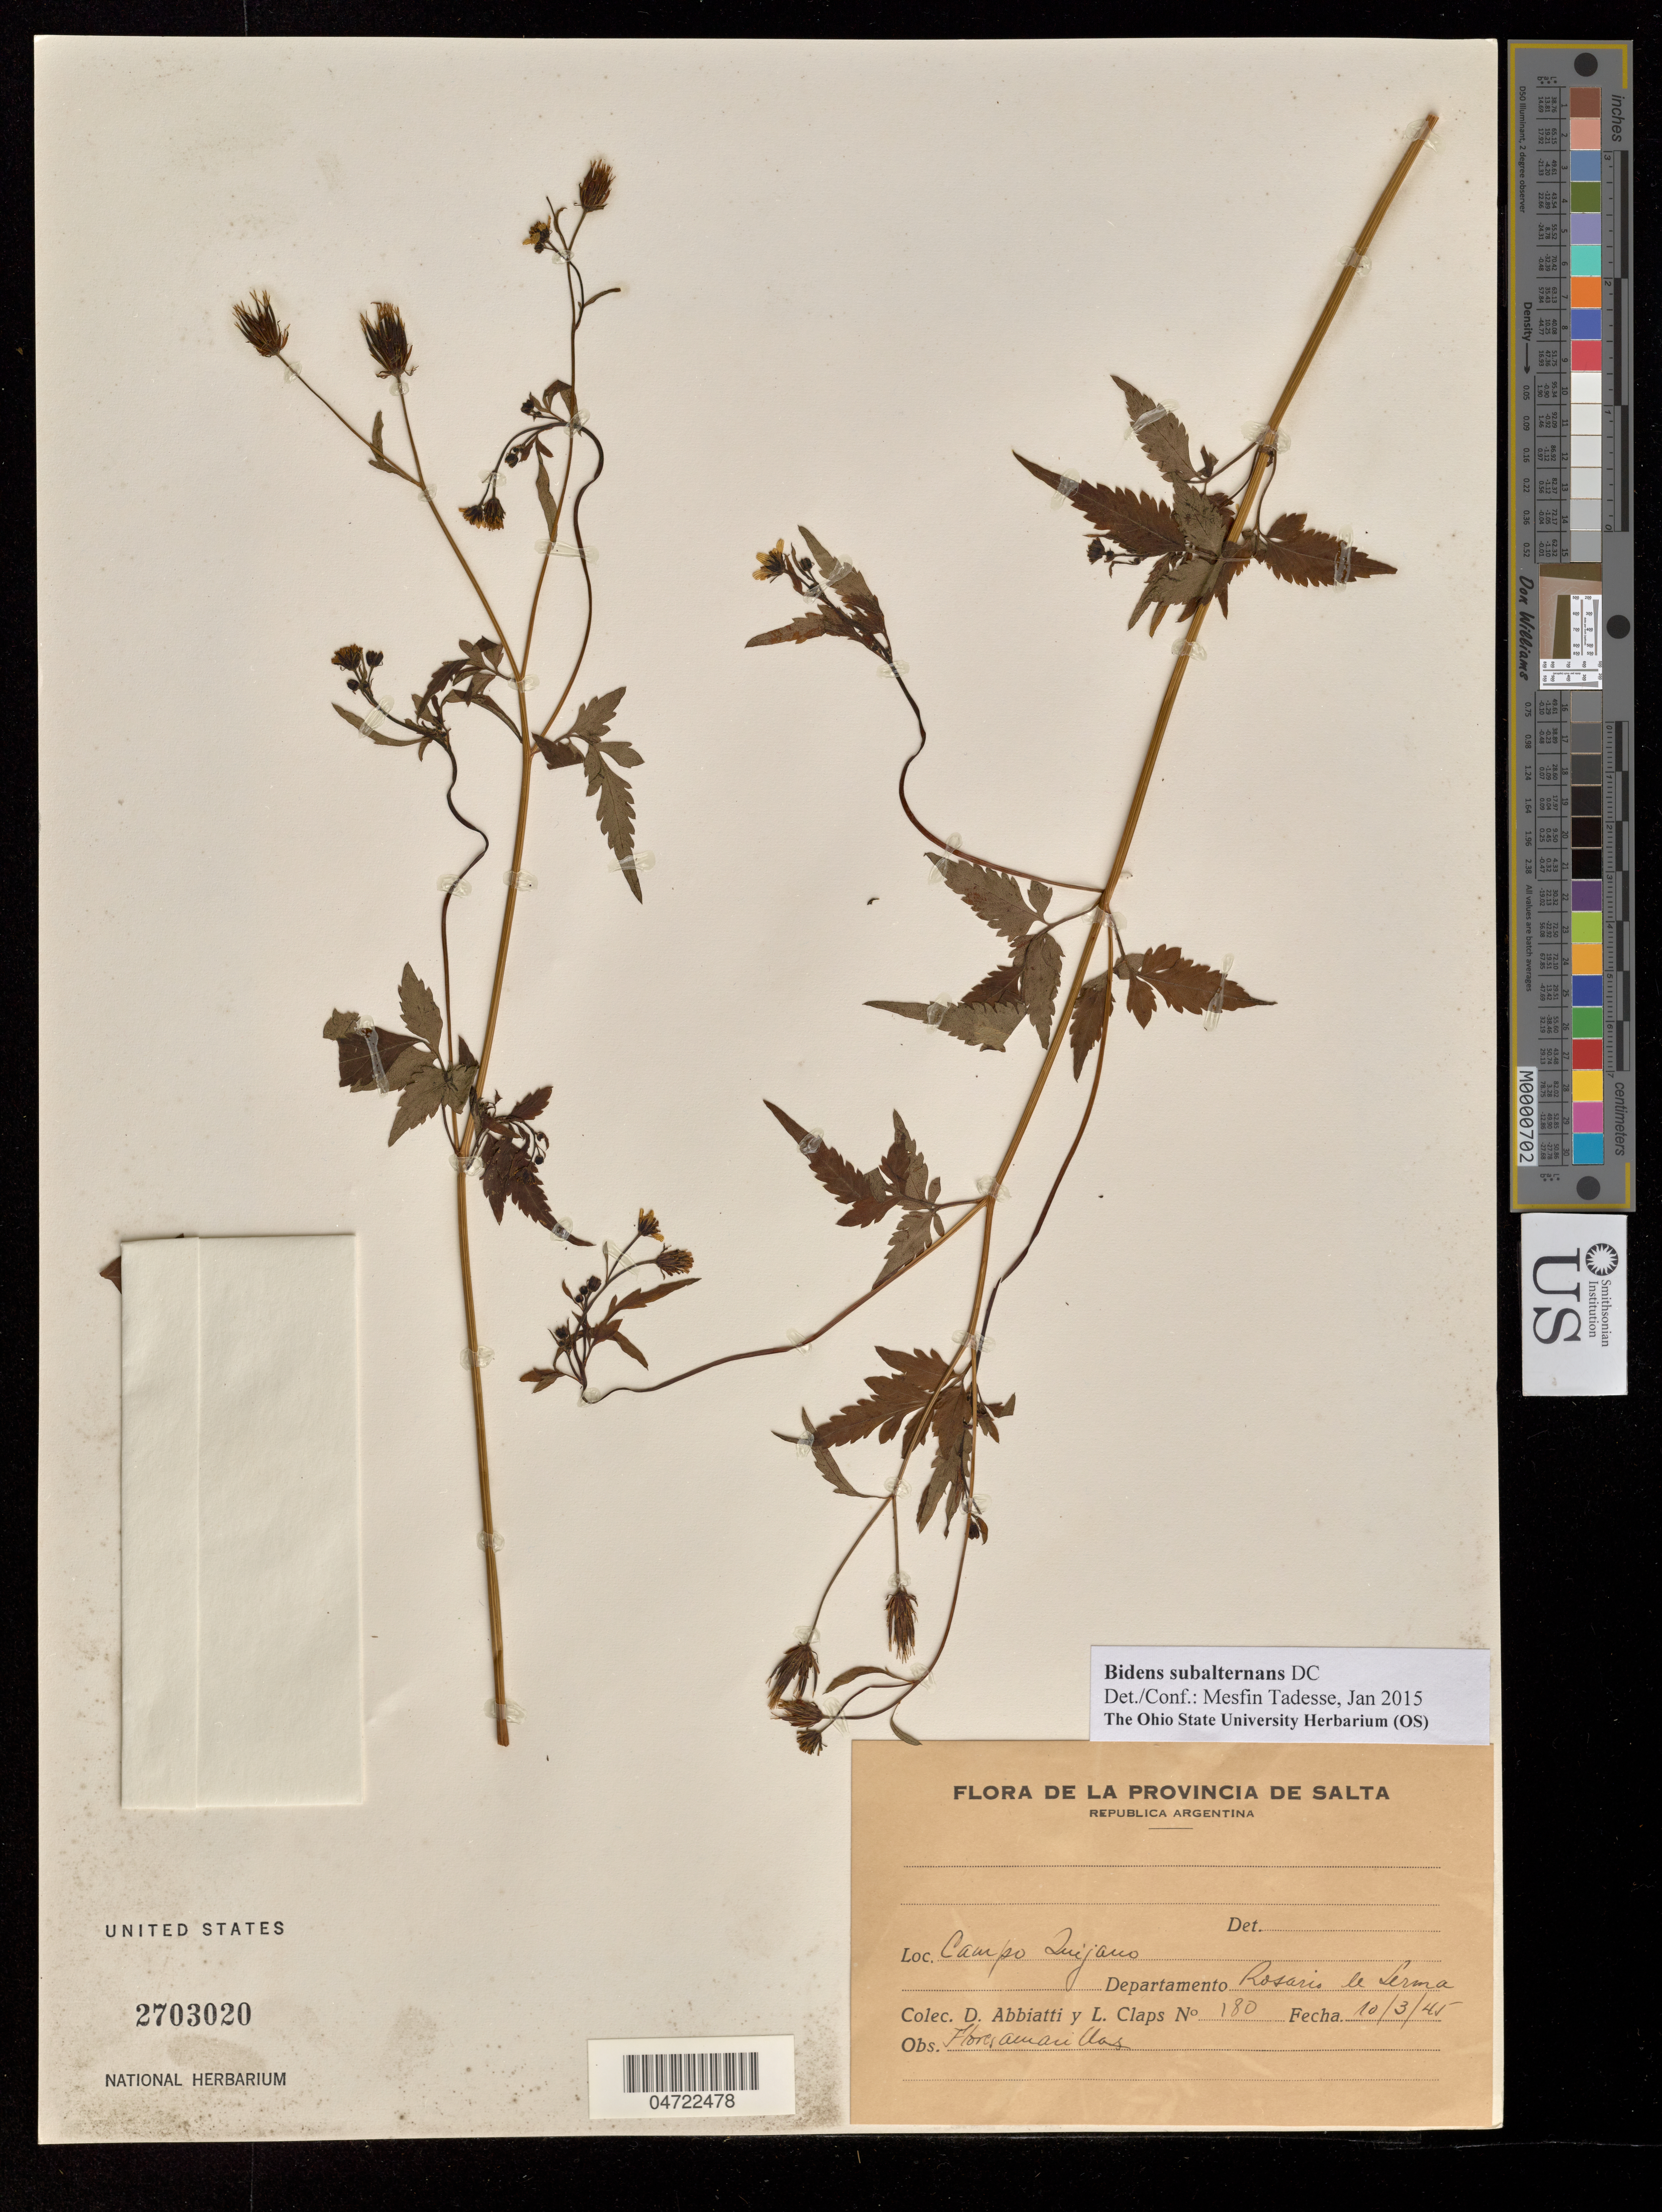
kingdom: Plantae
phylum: Tracheophyta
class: Magnoliopsida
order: Asterales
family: Asteraceae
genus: Bidens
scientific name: Bidens subalternans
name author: DC.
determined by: Tadesse, M.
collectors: D. Abbiatti & L. Claps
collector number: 180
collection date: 1945-10-03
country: Argentina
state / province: Salta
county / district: Rosario de Serma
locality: Campo Quijano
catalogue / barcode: US 2703020